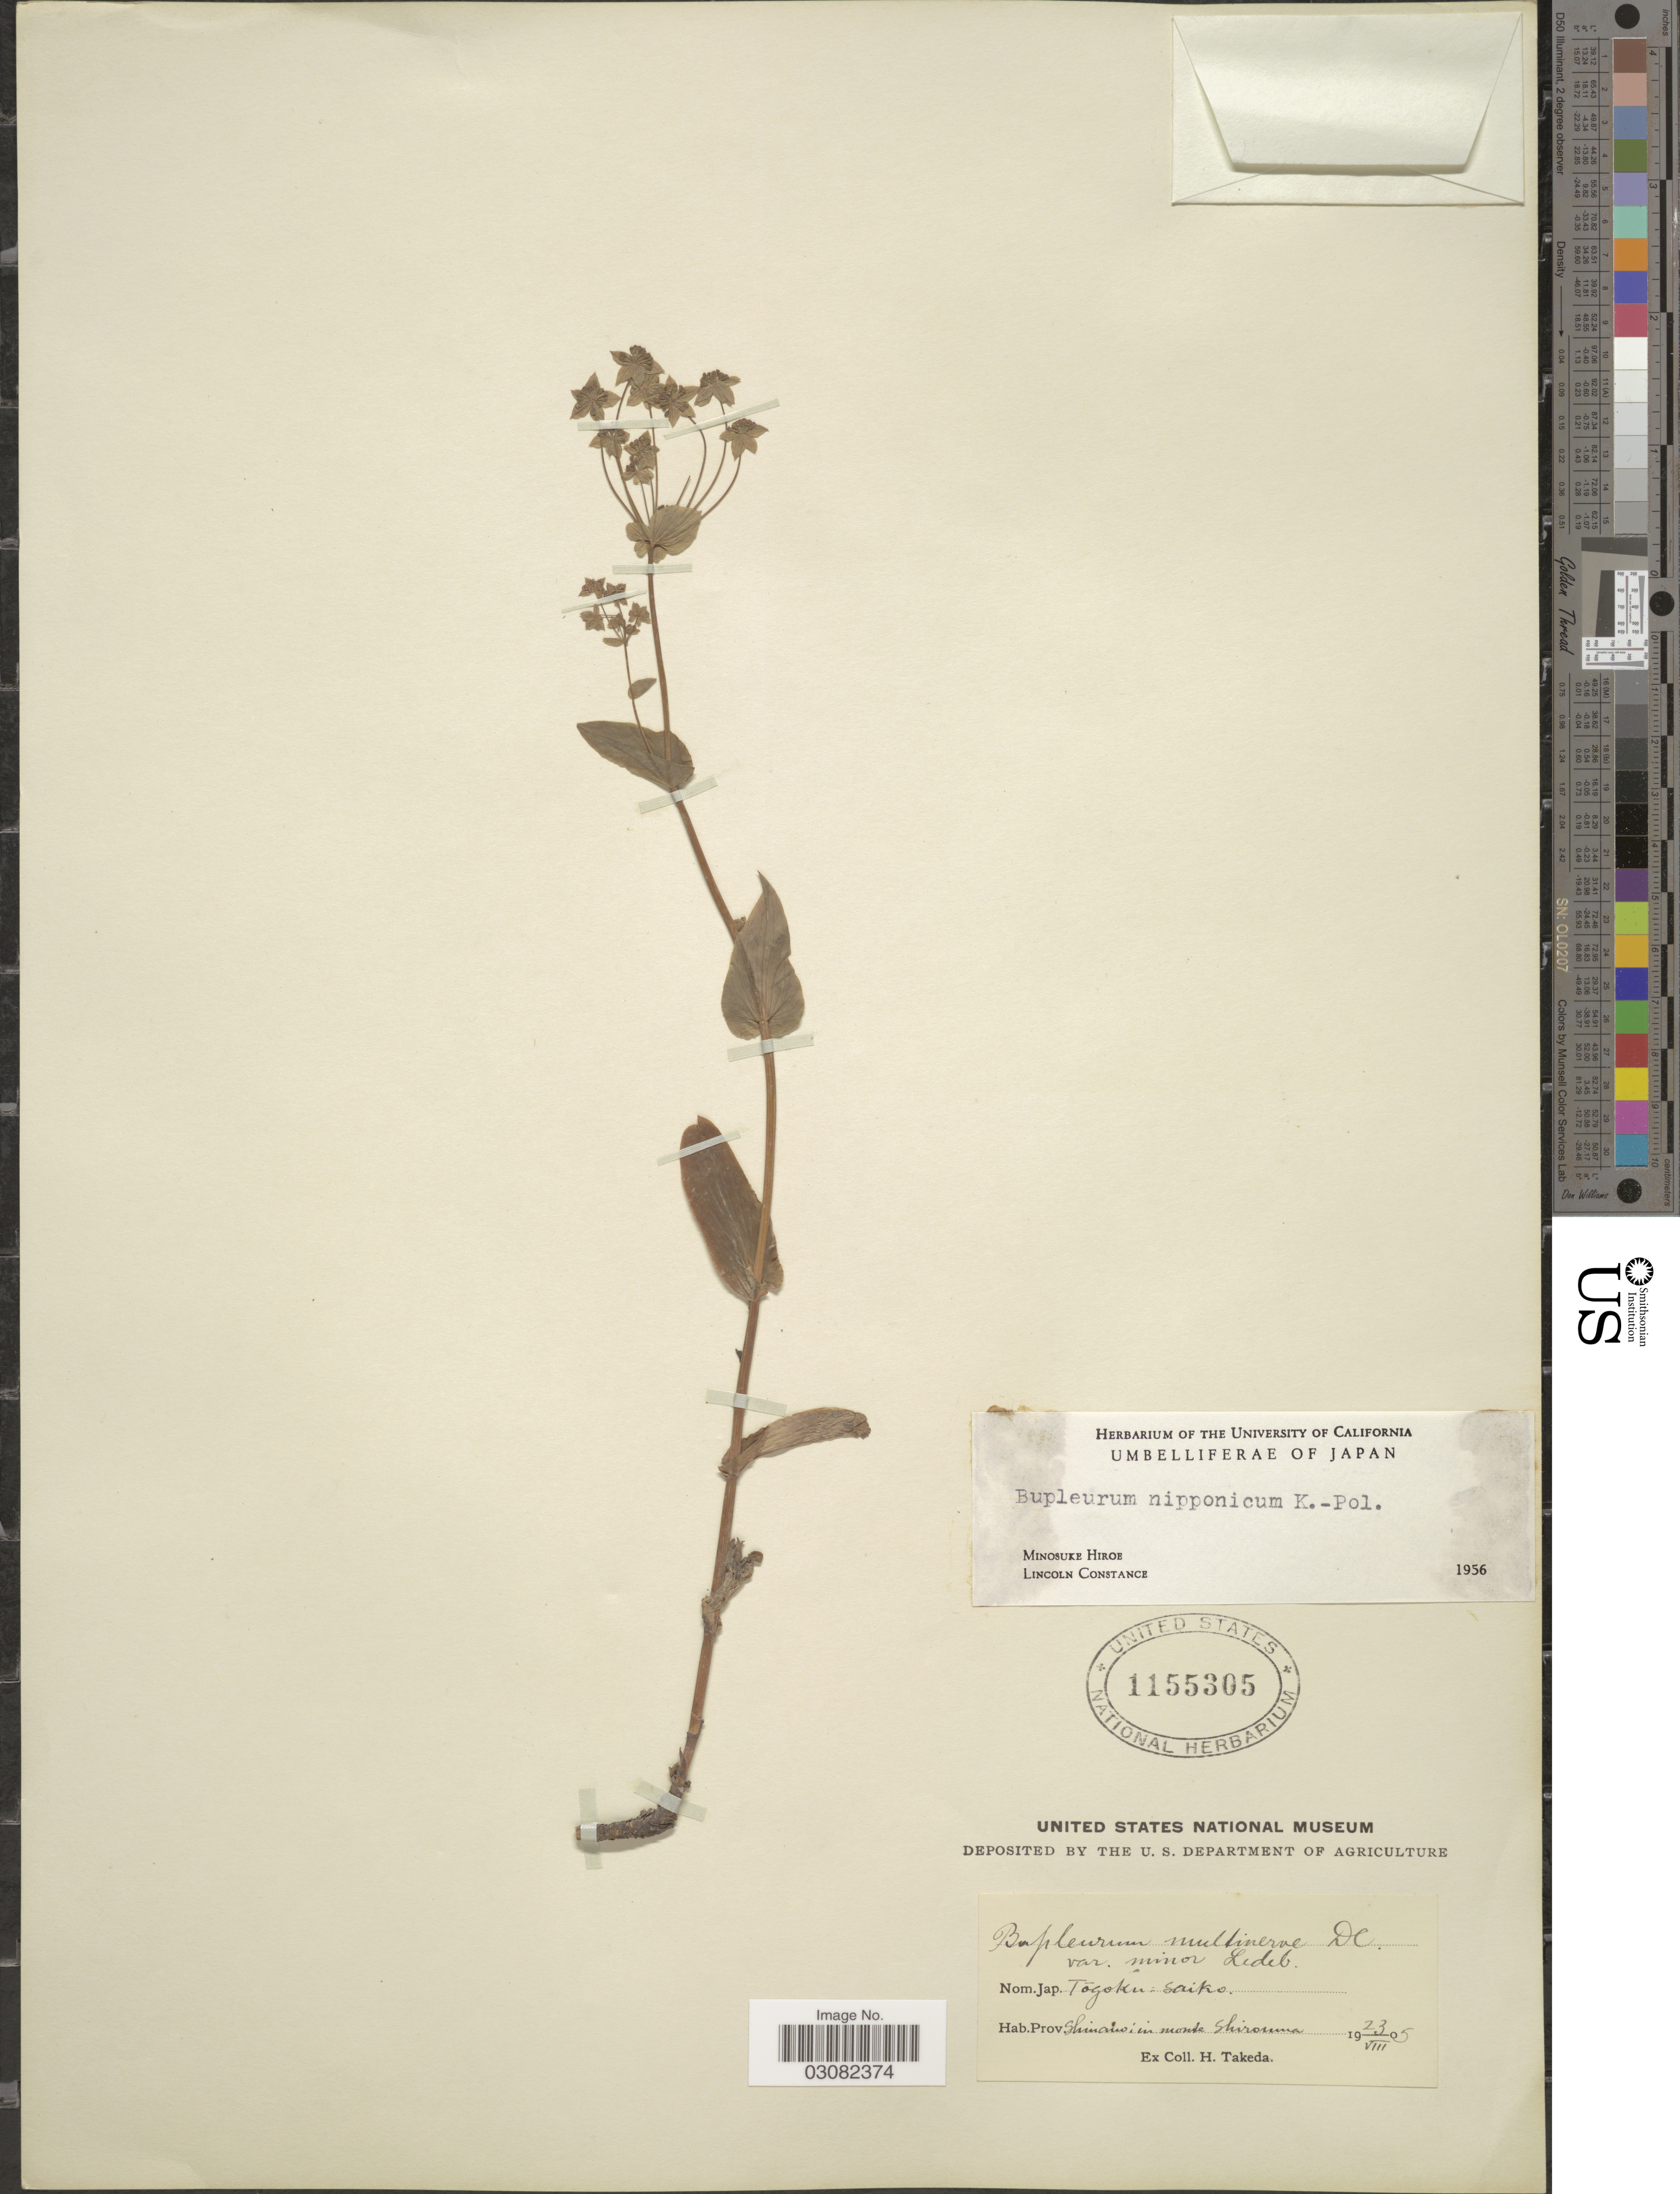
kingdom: Plantae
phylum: Tracheophyta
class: Magnoliopsida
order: Apiales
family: Apiaceae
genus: Bupleurum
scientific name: Bupleurum nipponicum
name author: Koso-Pol.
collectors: H. Takeda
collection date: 1905-08-23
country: Japan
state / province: Simane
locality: Prov. Shimane in monte Shirouma.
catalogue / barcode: US 1155305